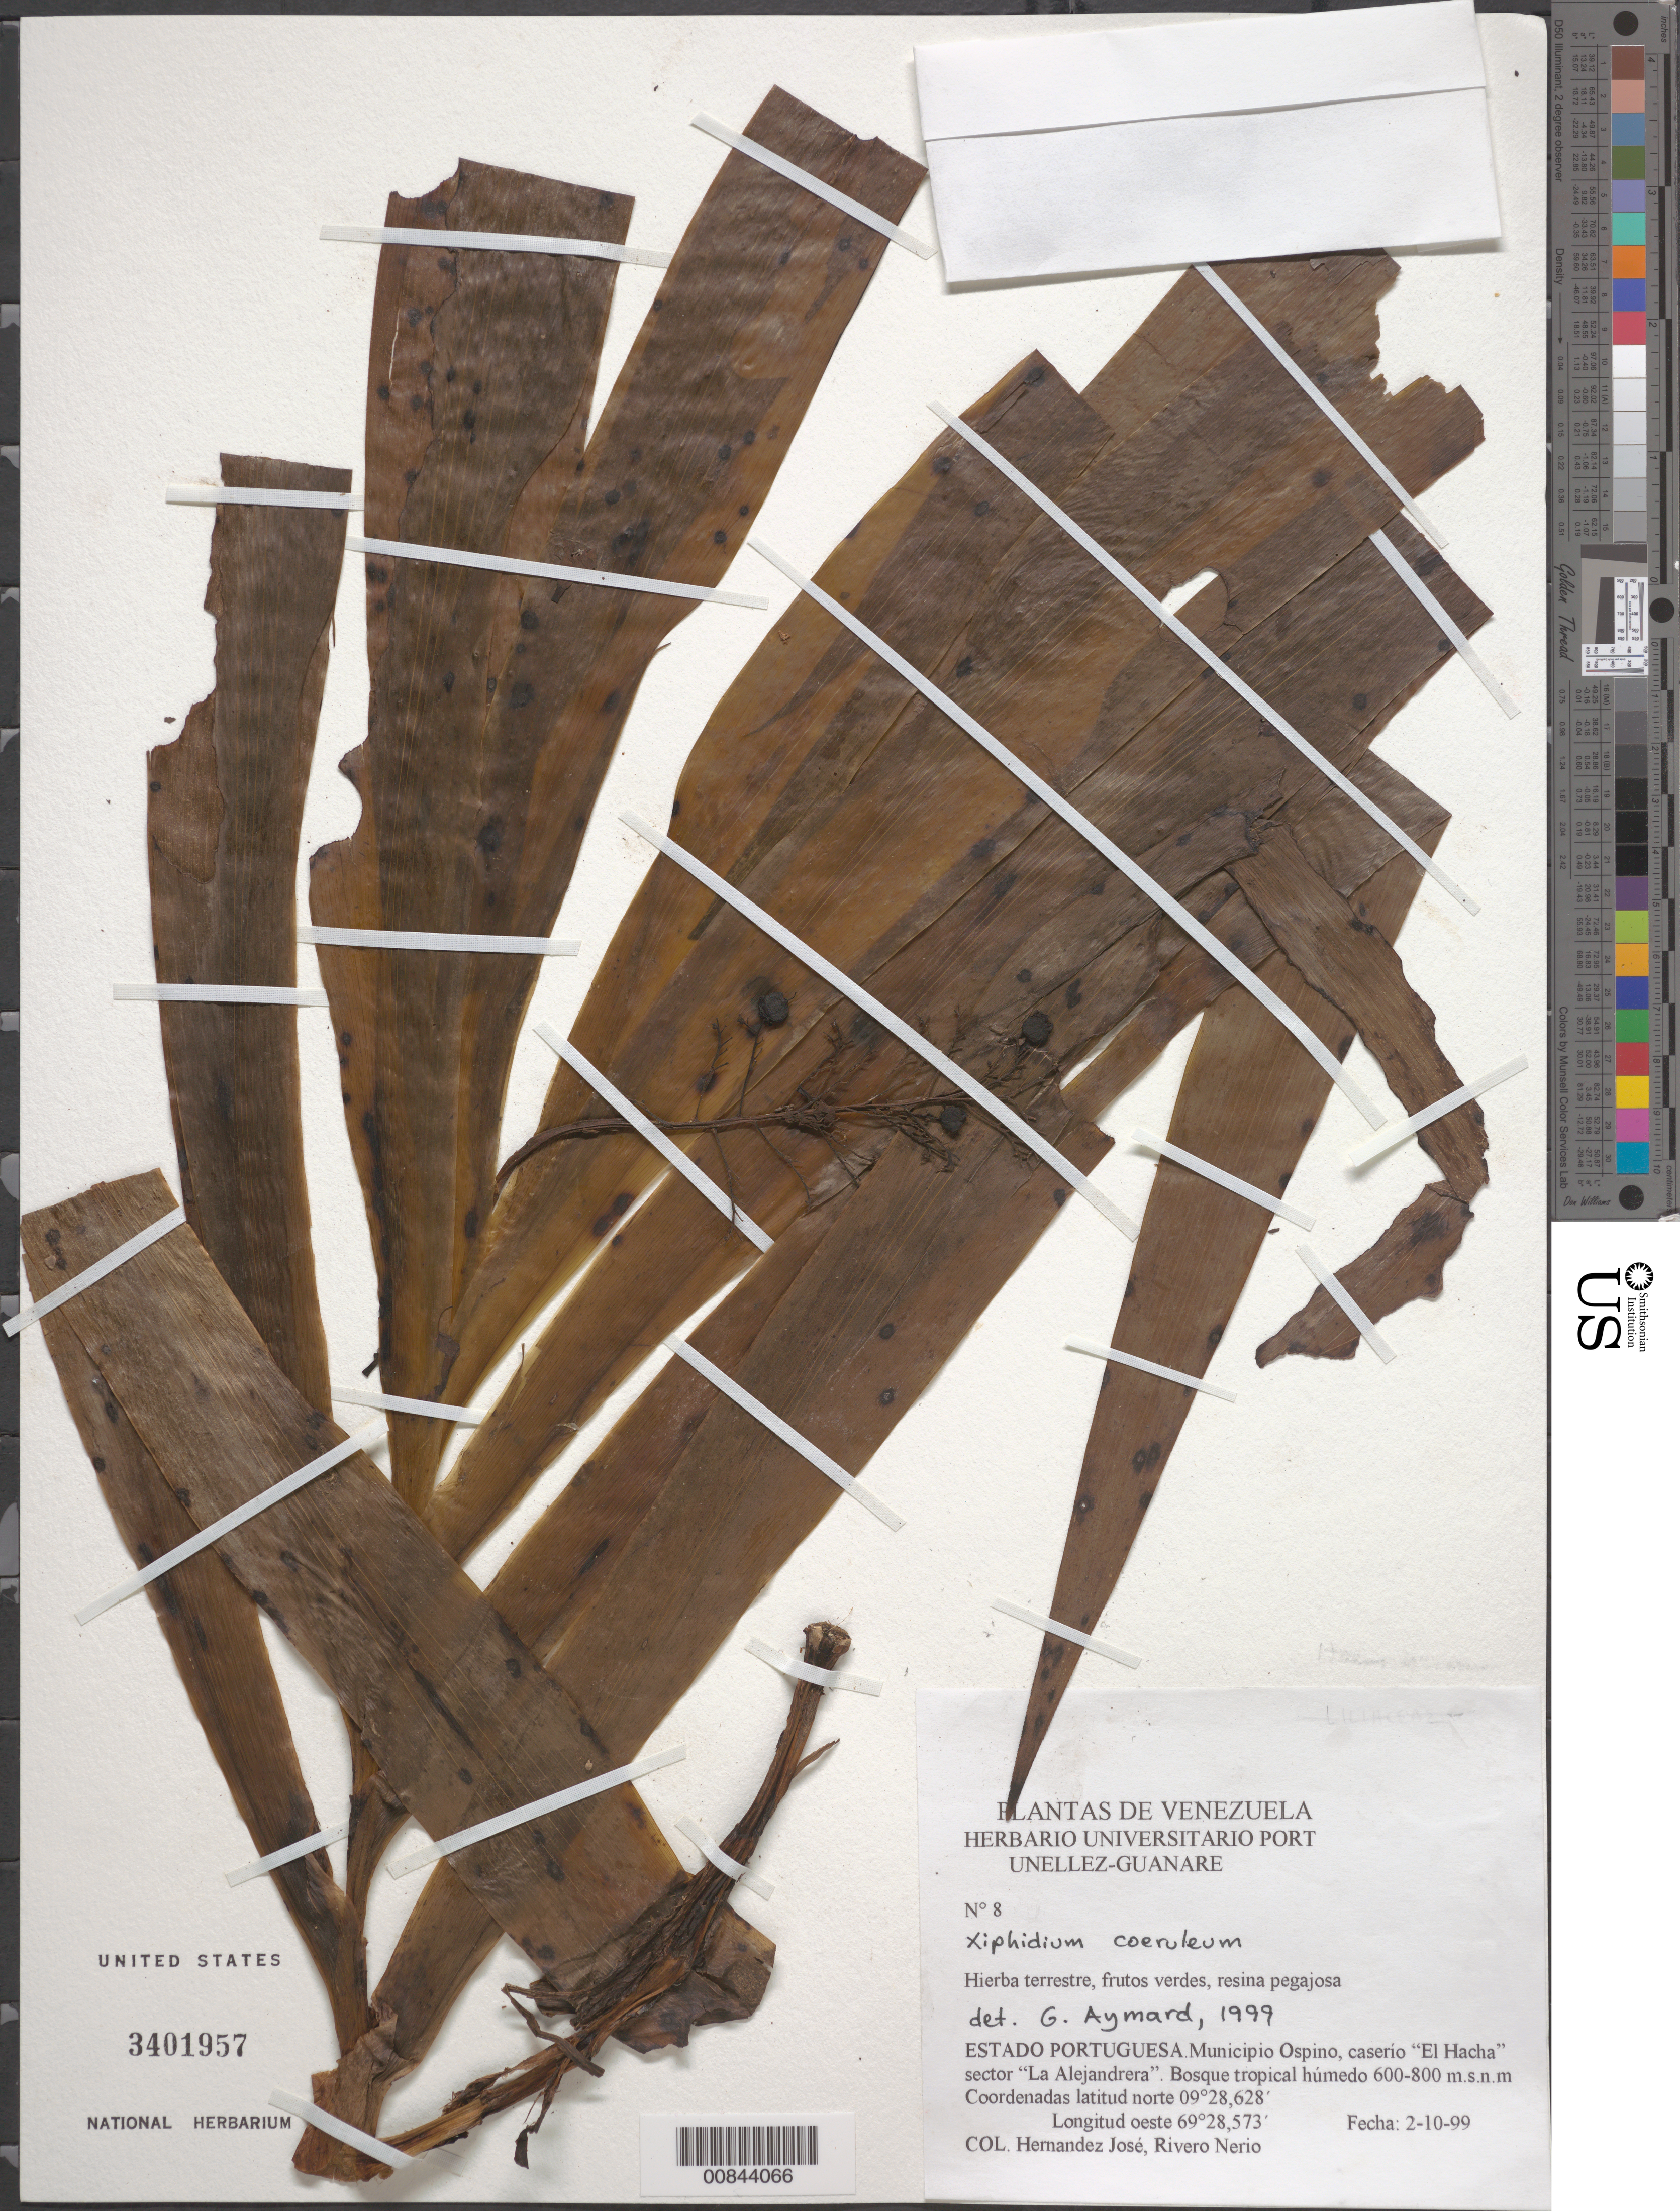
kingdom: Plantae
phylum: Tracheophyta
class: Liliopsida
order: Commelinales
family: Haemodoraceae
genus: Xiphidium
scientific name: Xiphidium caeruleum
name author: Aubl.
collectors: R. N. Hernandez Jose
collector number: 8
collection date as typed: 02 Oct 1999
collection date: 1999-10-02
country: Venezuela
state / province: Portuguesa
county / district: Ospino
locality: El Hacha, La Alejandrea.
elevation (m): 600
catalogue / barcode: US 3401957